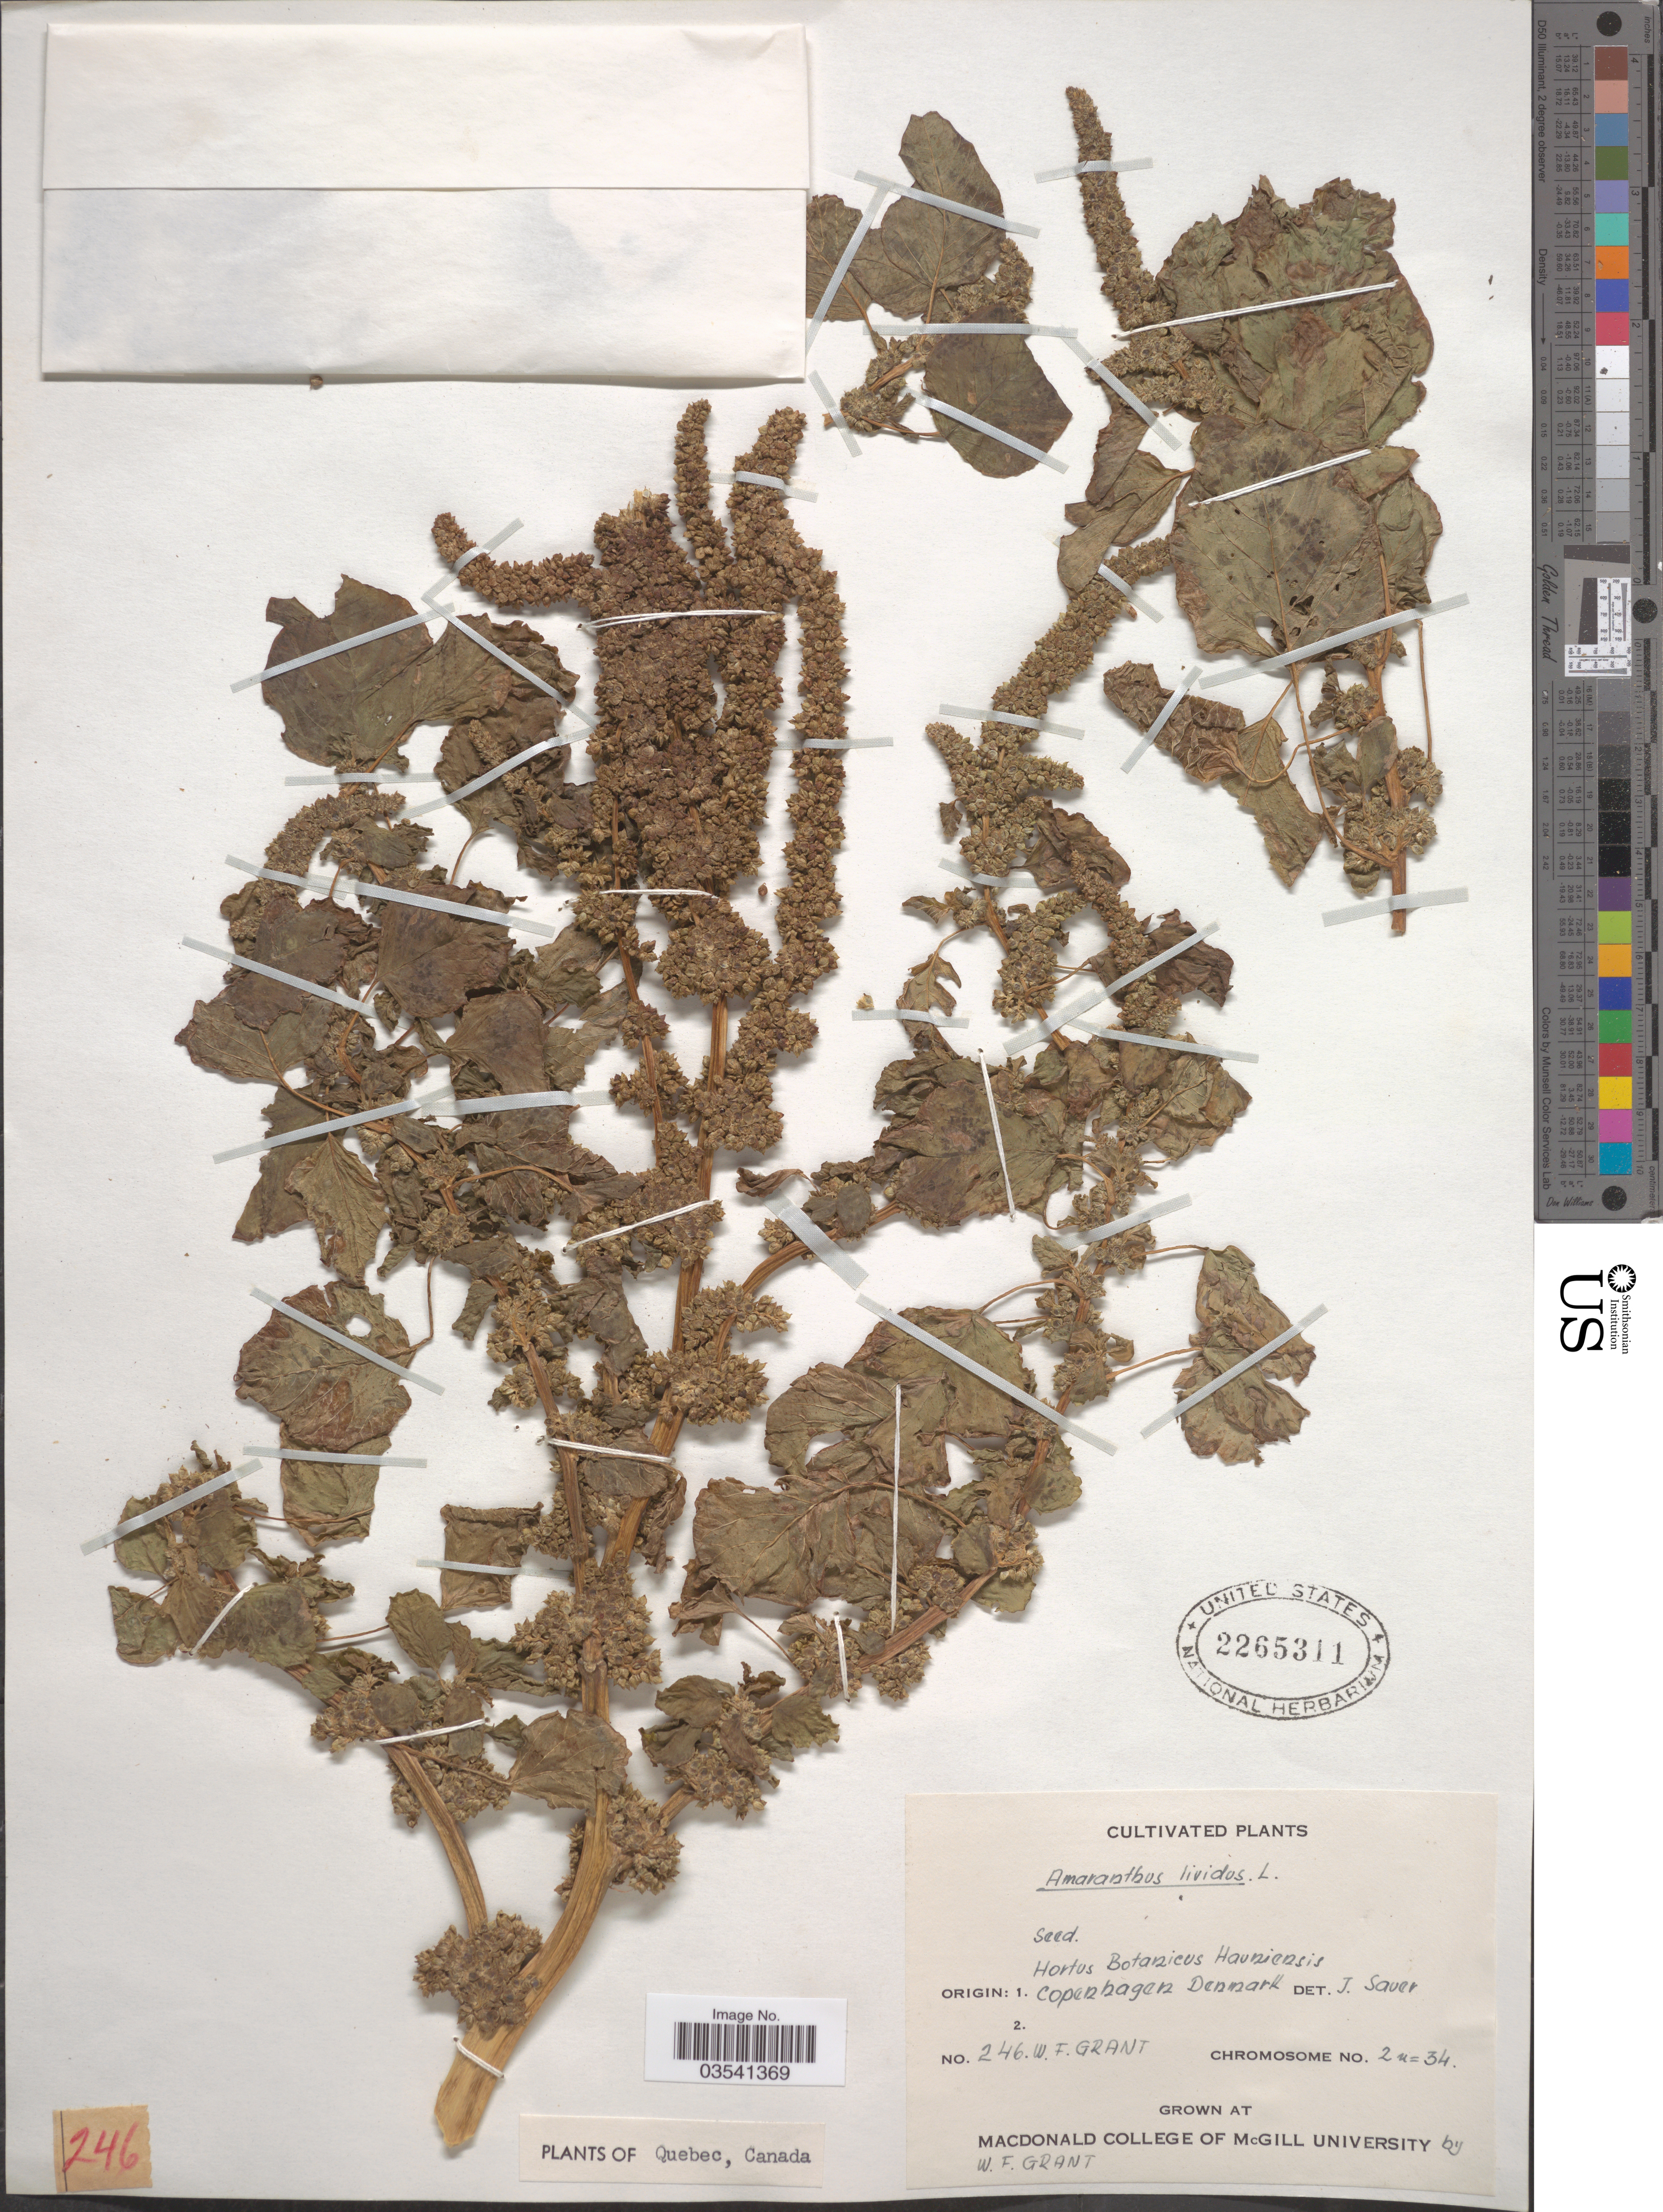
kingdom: Plantae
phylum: Tracheophyta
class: Magnoliopsida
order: Caryophyllales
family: Amaranthaceae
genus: Amaranthus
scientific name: Amaranthus lividus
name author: L.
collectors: W. Grant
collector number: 246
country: Canada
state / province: Quebec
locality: Grown at MacDonald College of McGill University.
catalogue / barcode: US 2265311